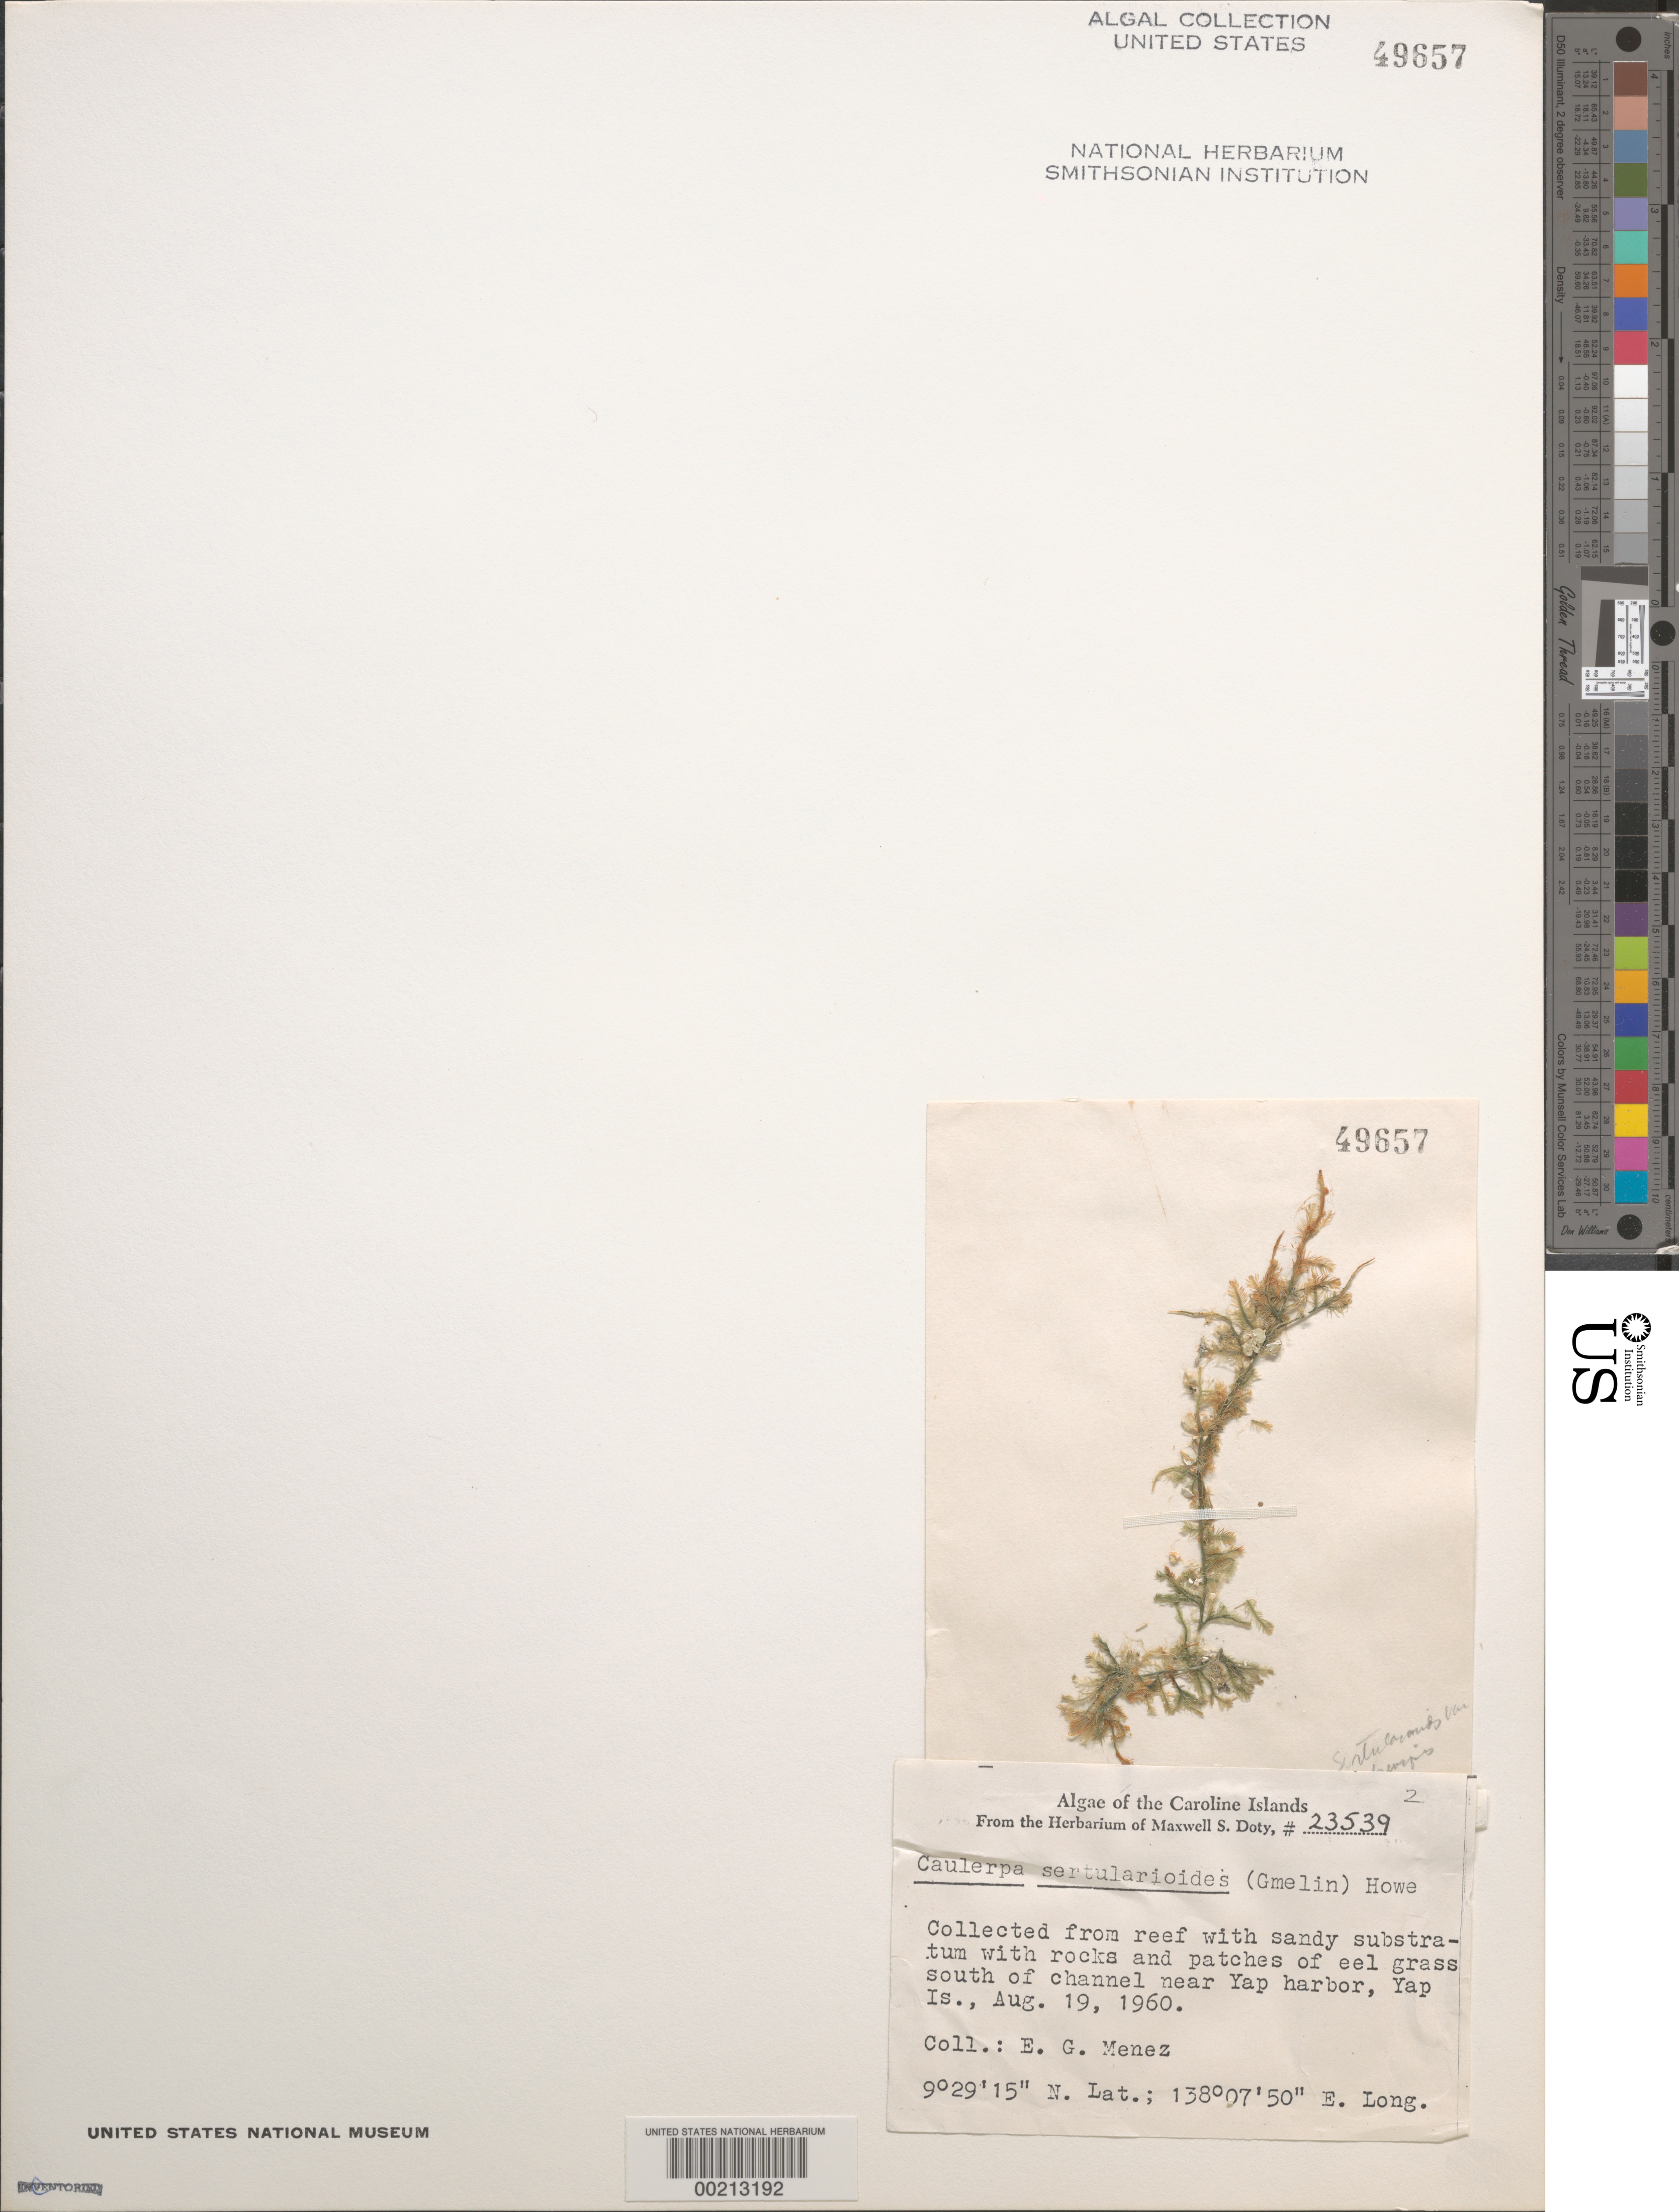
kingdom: Plantae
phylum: Chlorophyta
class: Ulvophyceae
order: Bryopsidales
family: Caulerpaceae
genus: Caulerpa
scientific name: Caulerpa sertularioides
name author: (S.G. Gmel.) M. Howe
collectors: Meñez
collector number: MSD 23539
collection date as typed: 19 Aug 1960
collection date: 1960-08-19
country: Micronesia, Federated States of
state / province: Yap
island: Yap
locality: Near Yap Harbor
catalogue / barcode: US 49657